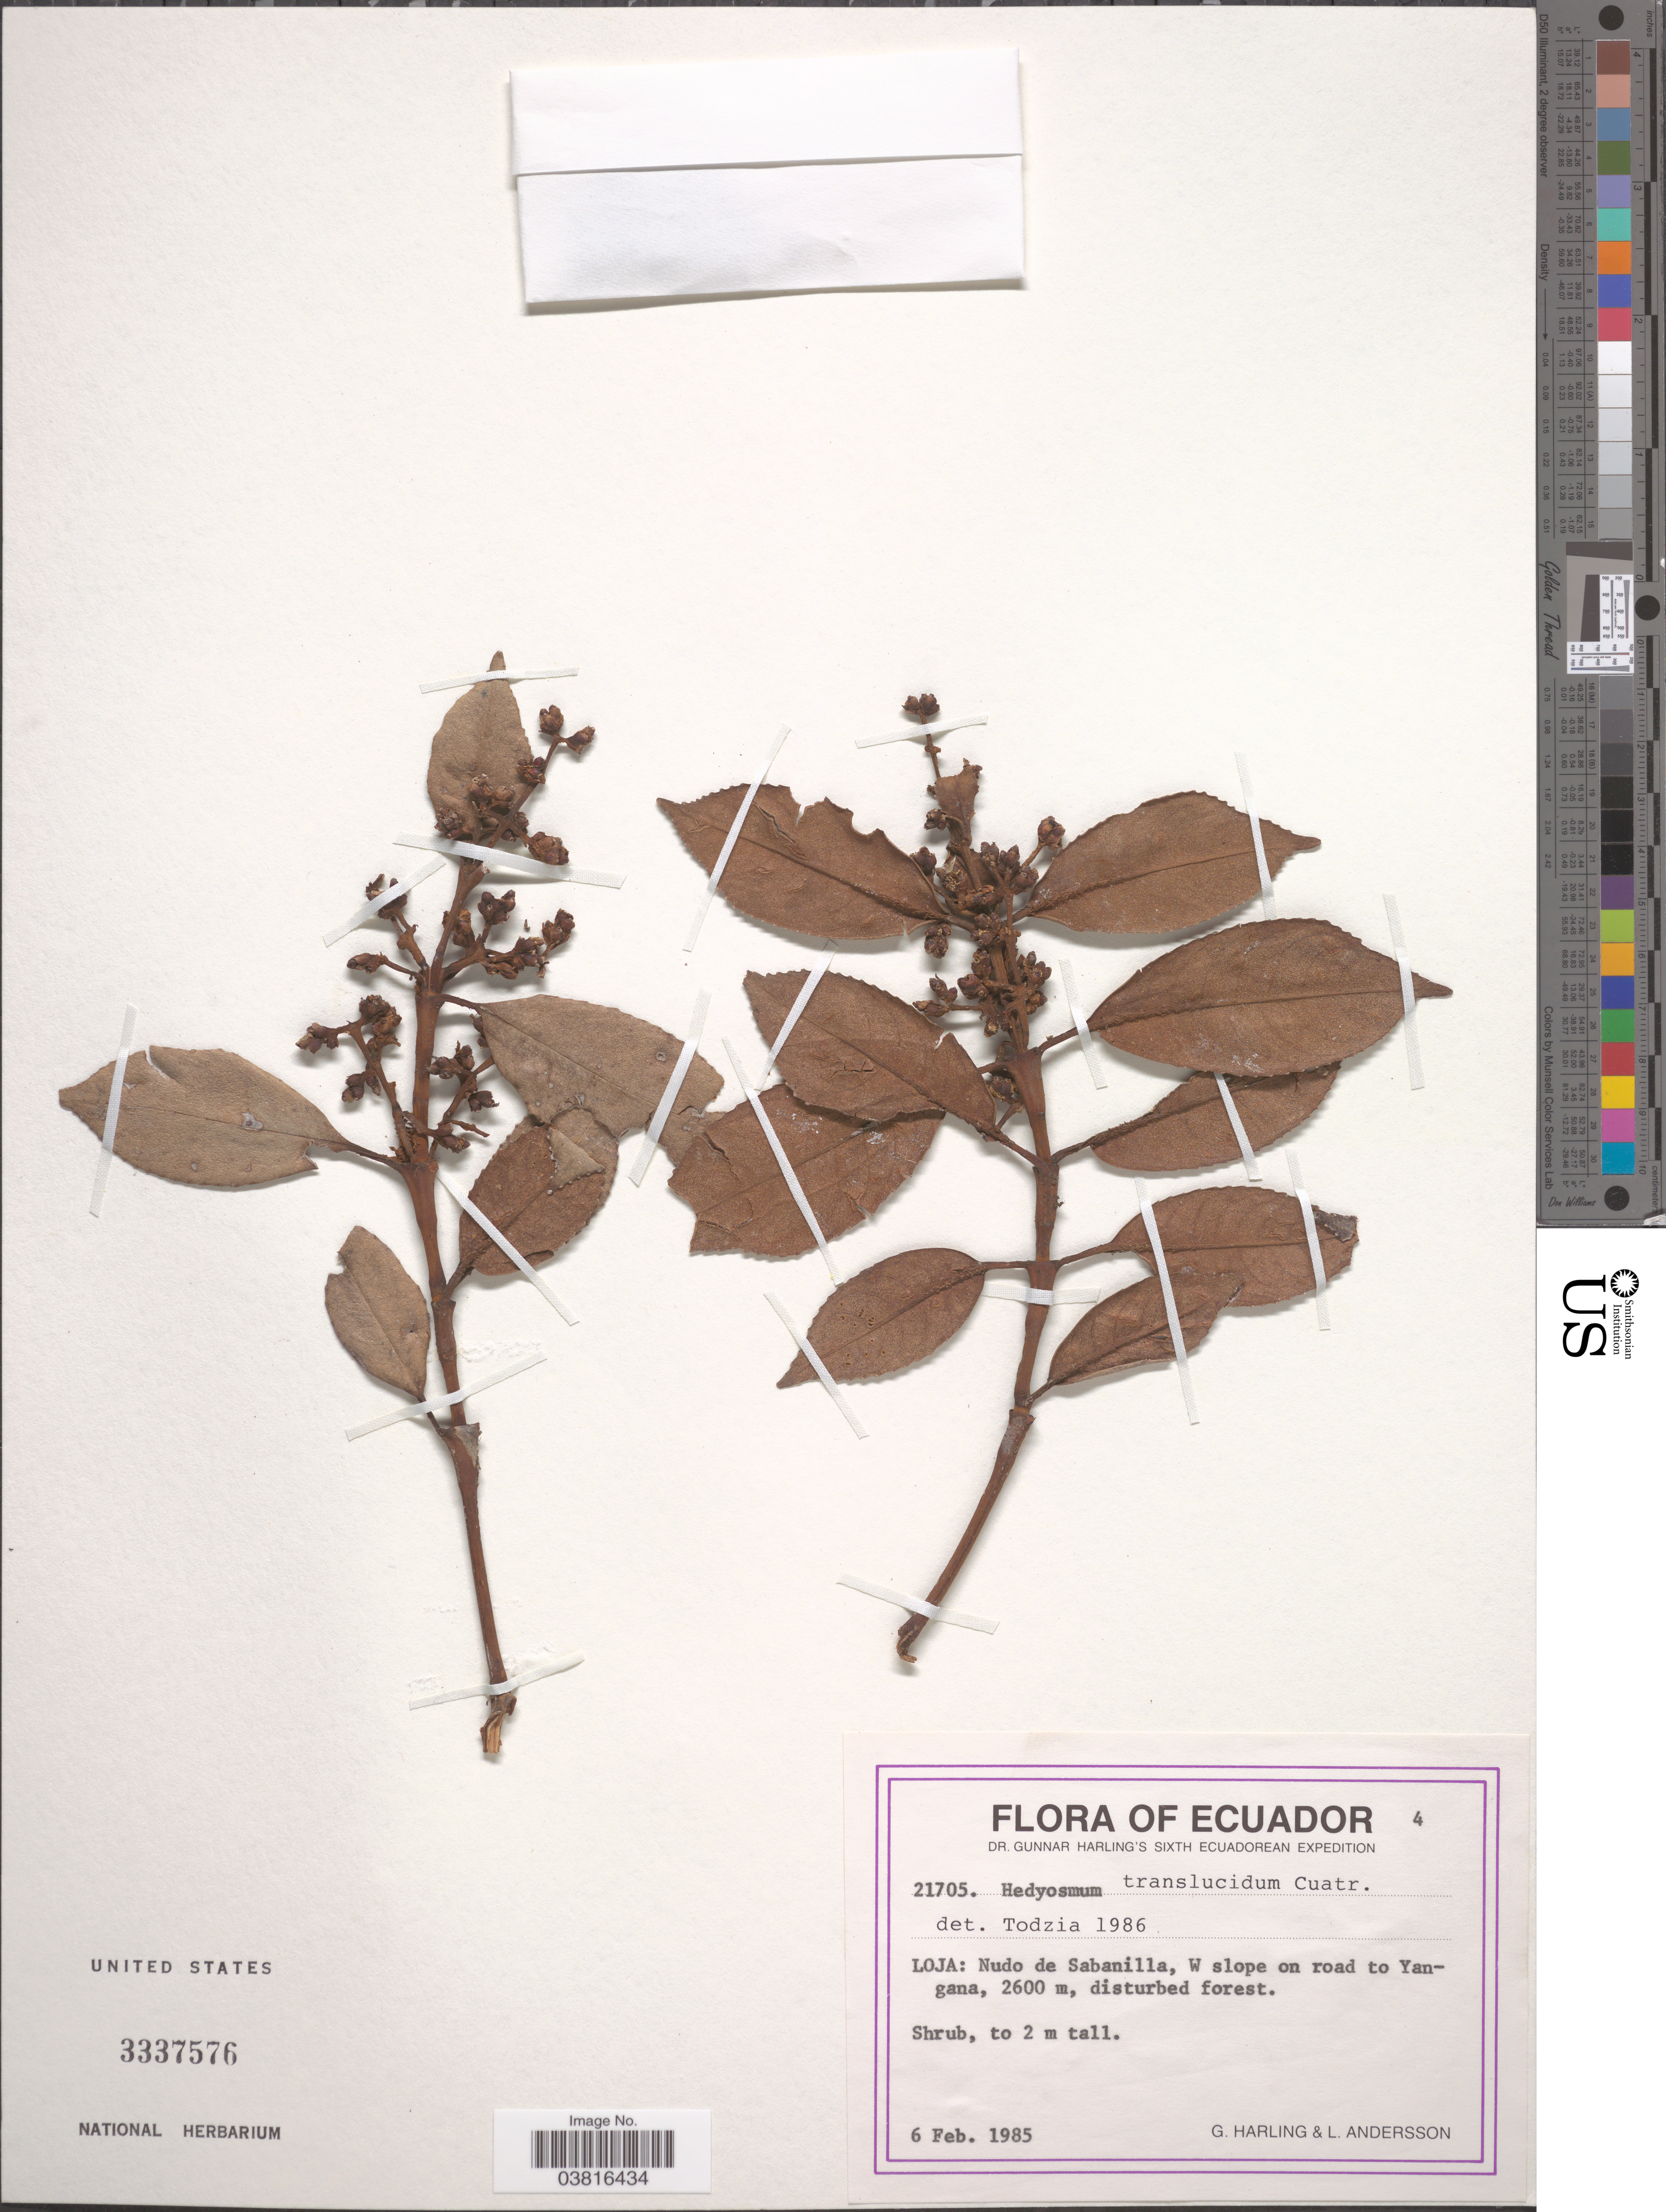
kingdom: Plantae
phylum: Tracheophyta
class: Magnoliopsida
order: Chloranthales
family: Chloranthaceae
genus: Hedyosmum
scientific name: Hedyosmum translucidum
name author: Cuatrec.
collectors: G. Harling & L. Andersson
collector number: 21705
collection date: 1985-02-06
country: Ecuador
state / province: Loja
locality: Nudo de Sabanilla, W slope on road to Yangana.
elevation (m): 2600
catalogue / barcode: US 3337576